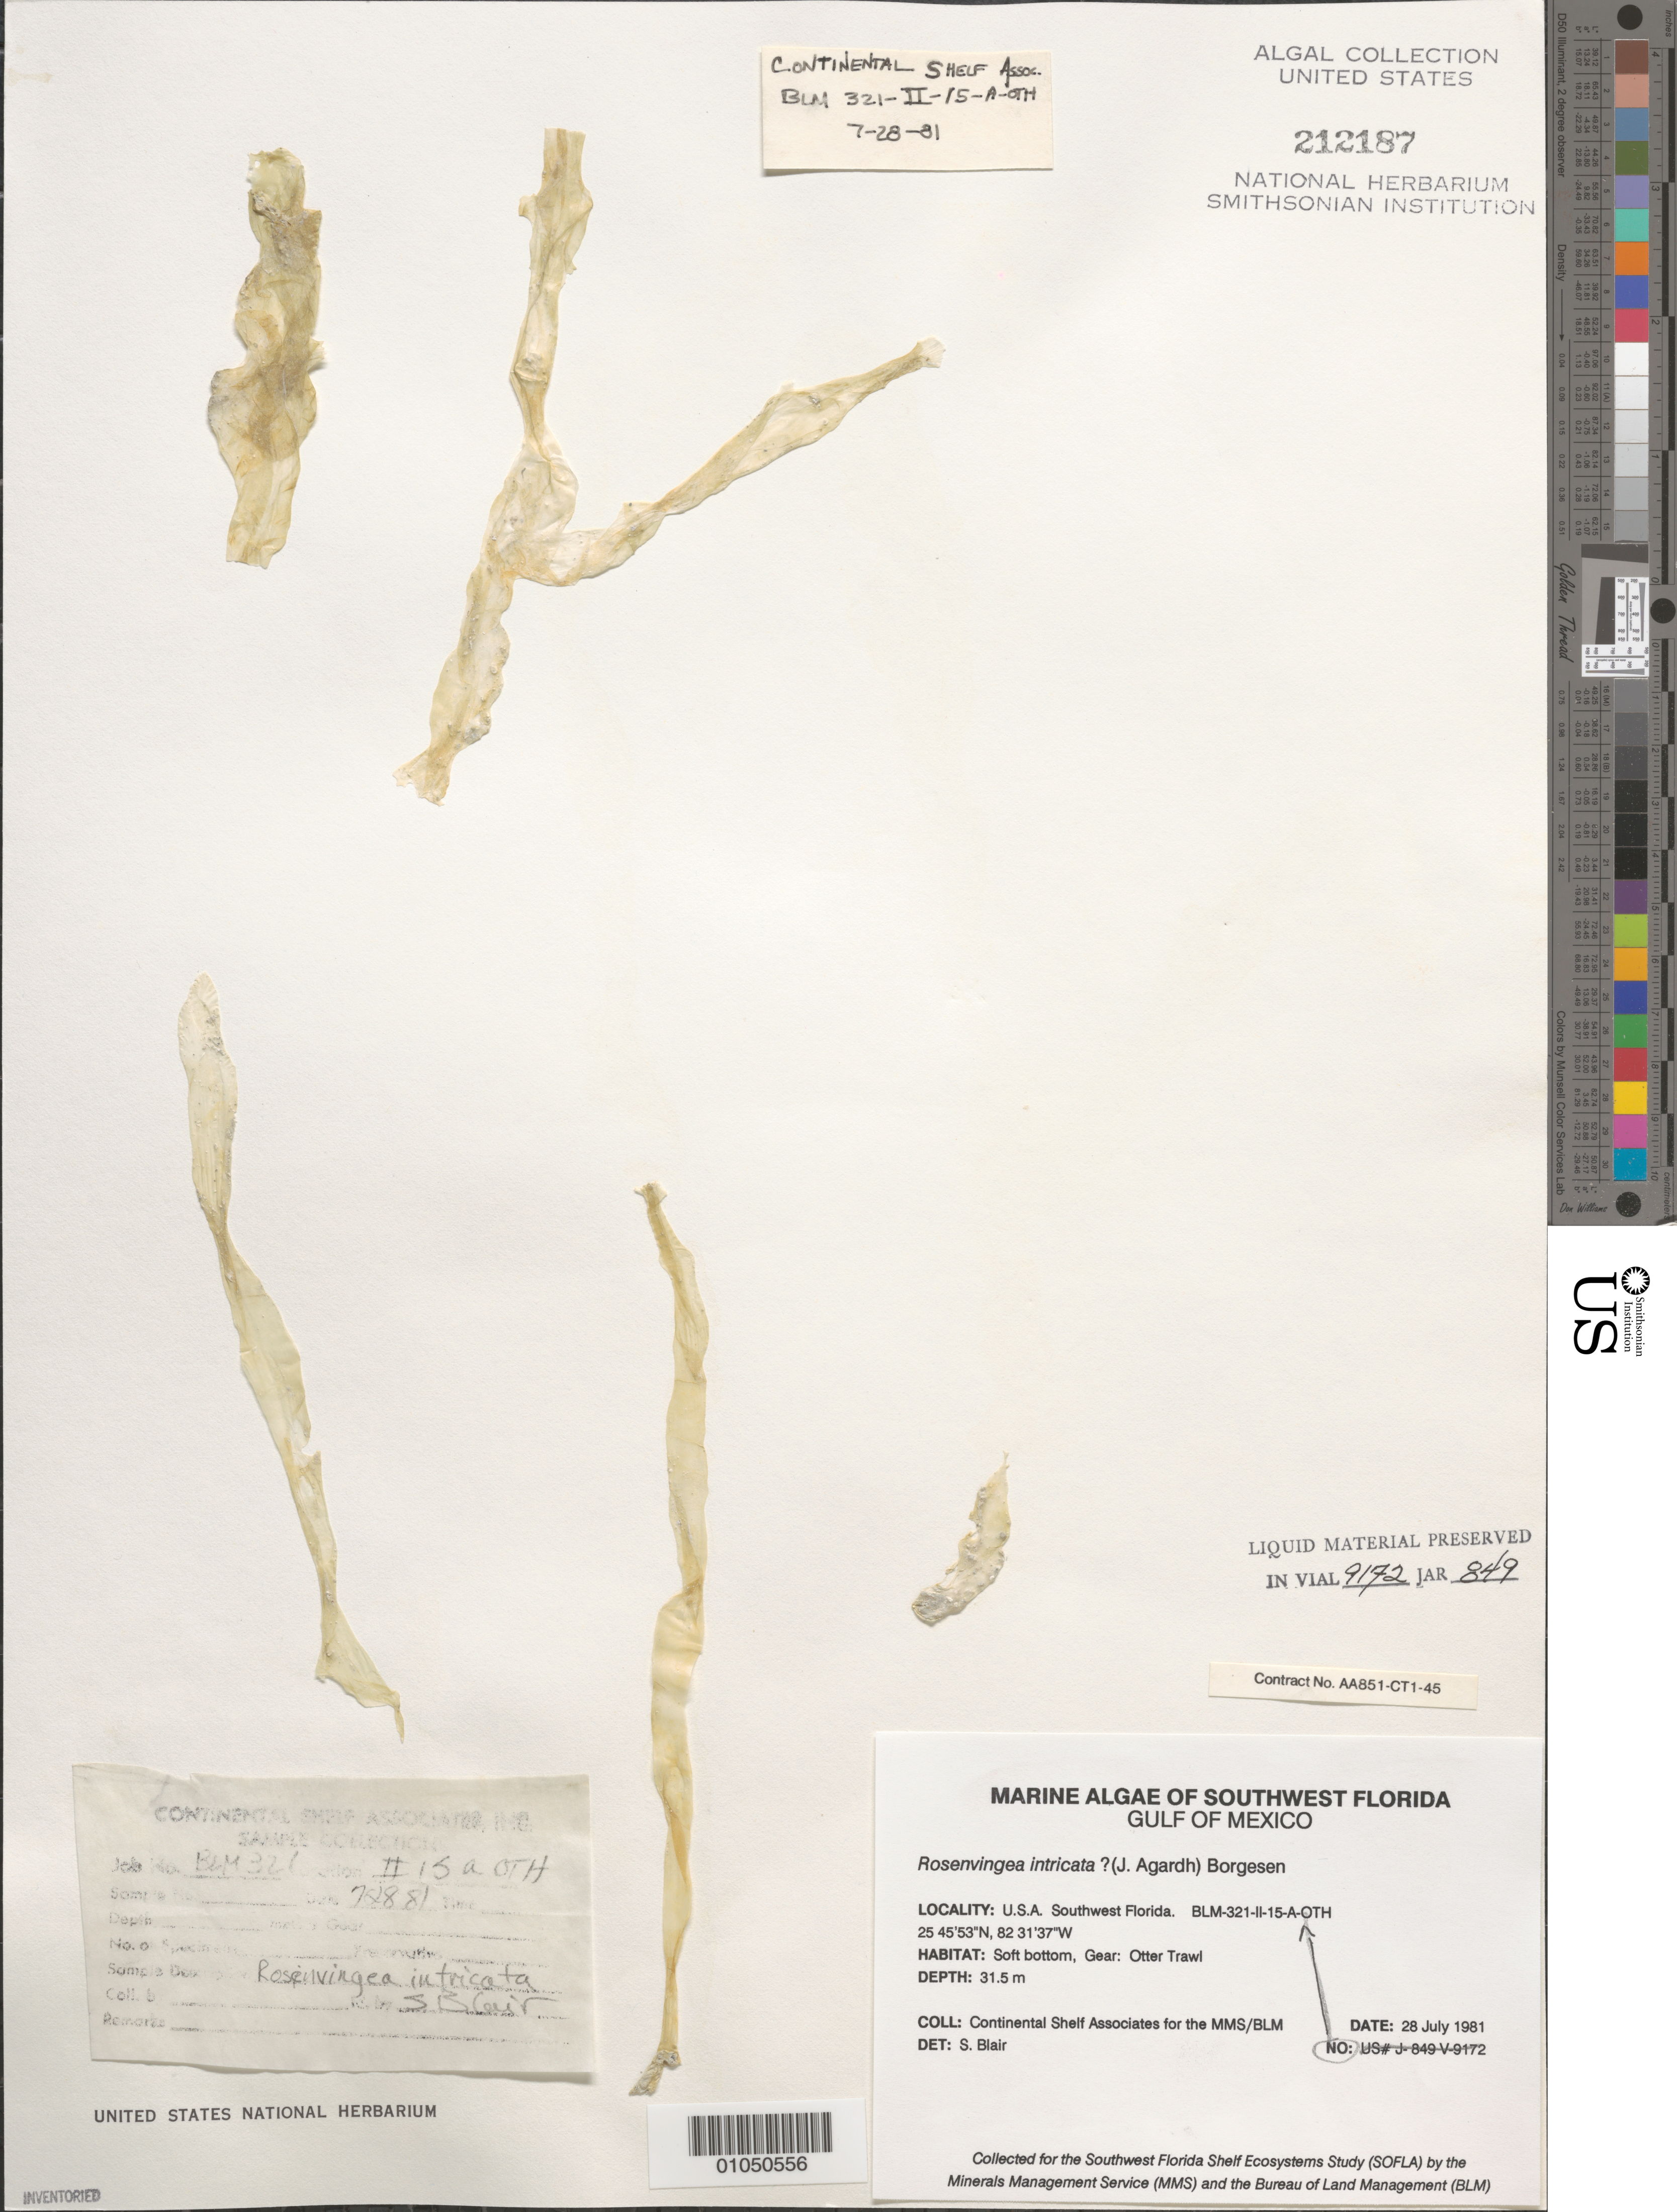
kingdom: Chromista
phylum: Ochrophyta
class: Phaeophyceae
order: Scytosiphonales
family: Scytosiphonaceae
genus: Rosenvingea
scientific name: Rosenvingea endiviifolia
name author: (Martius) M.J. Wynne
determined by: Algae name updating Project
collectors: Continental Shelf Associates for the MMS/BLM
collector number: BLM-321-II-15-A-OTH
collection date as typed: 28 Jul 1981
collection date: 1981-07-28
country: United States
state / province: Florida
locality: Gulf of Mexico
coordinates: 25 45'53"N, 82 31'37"W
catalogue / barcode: US 212187